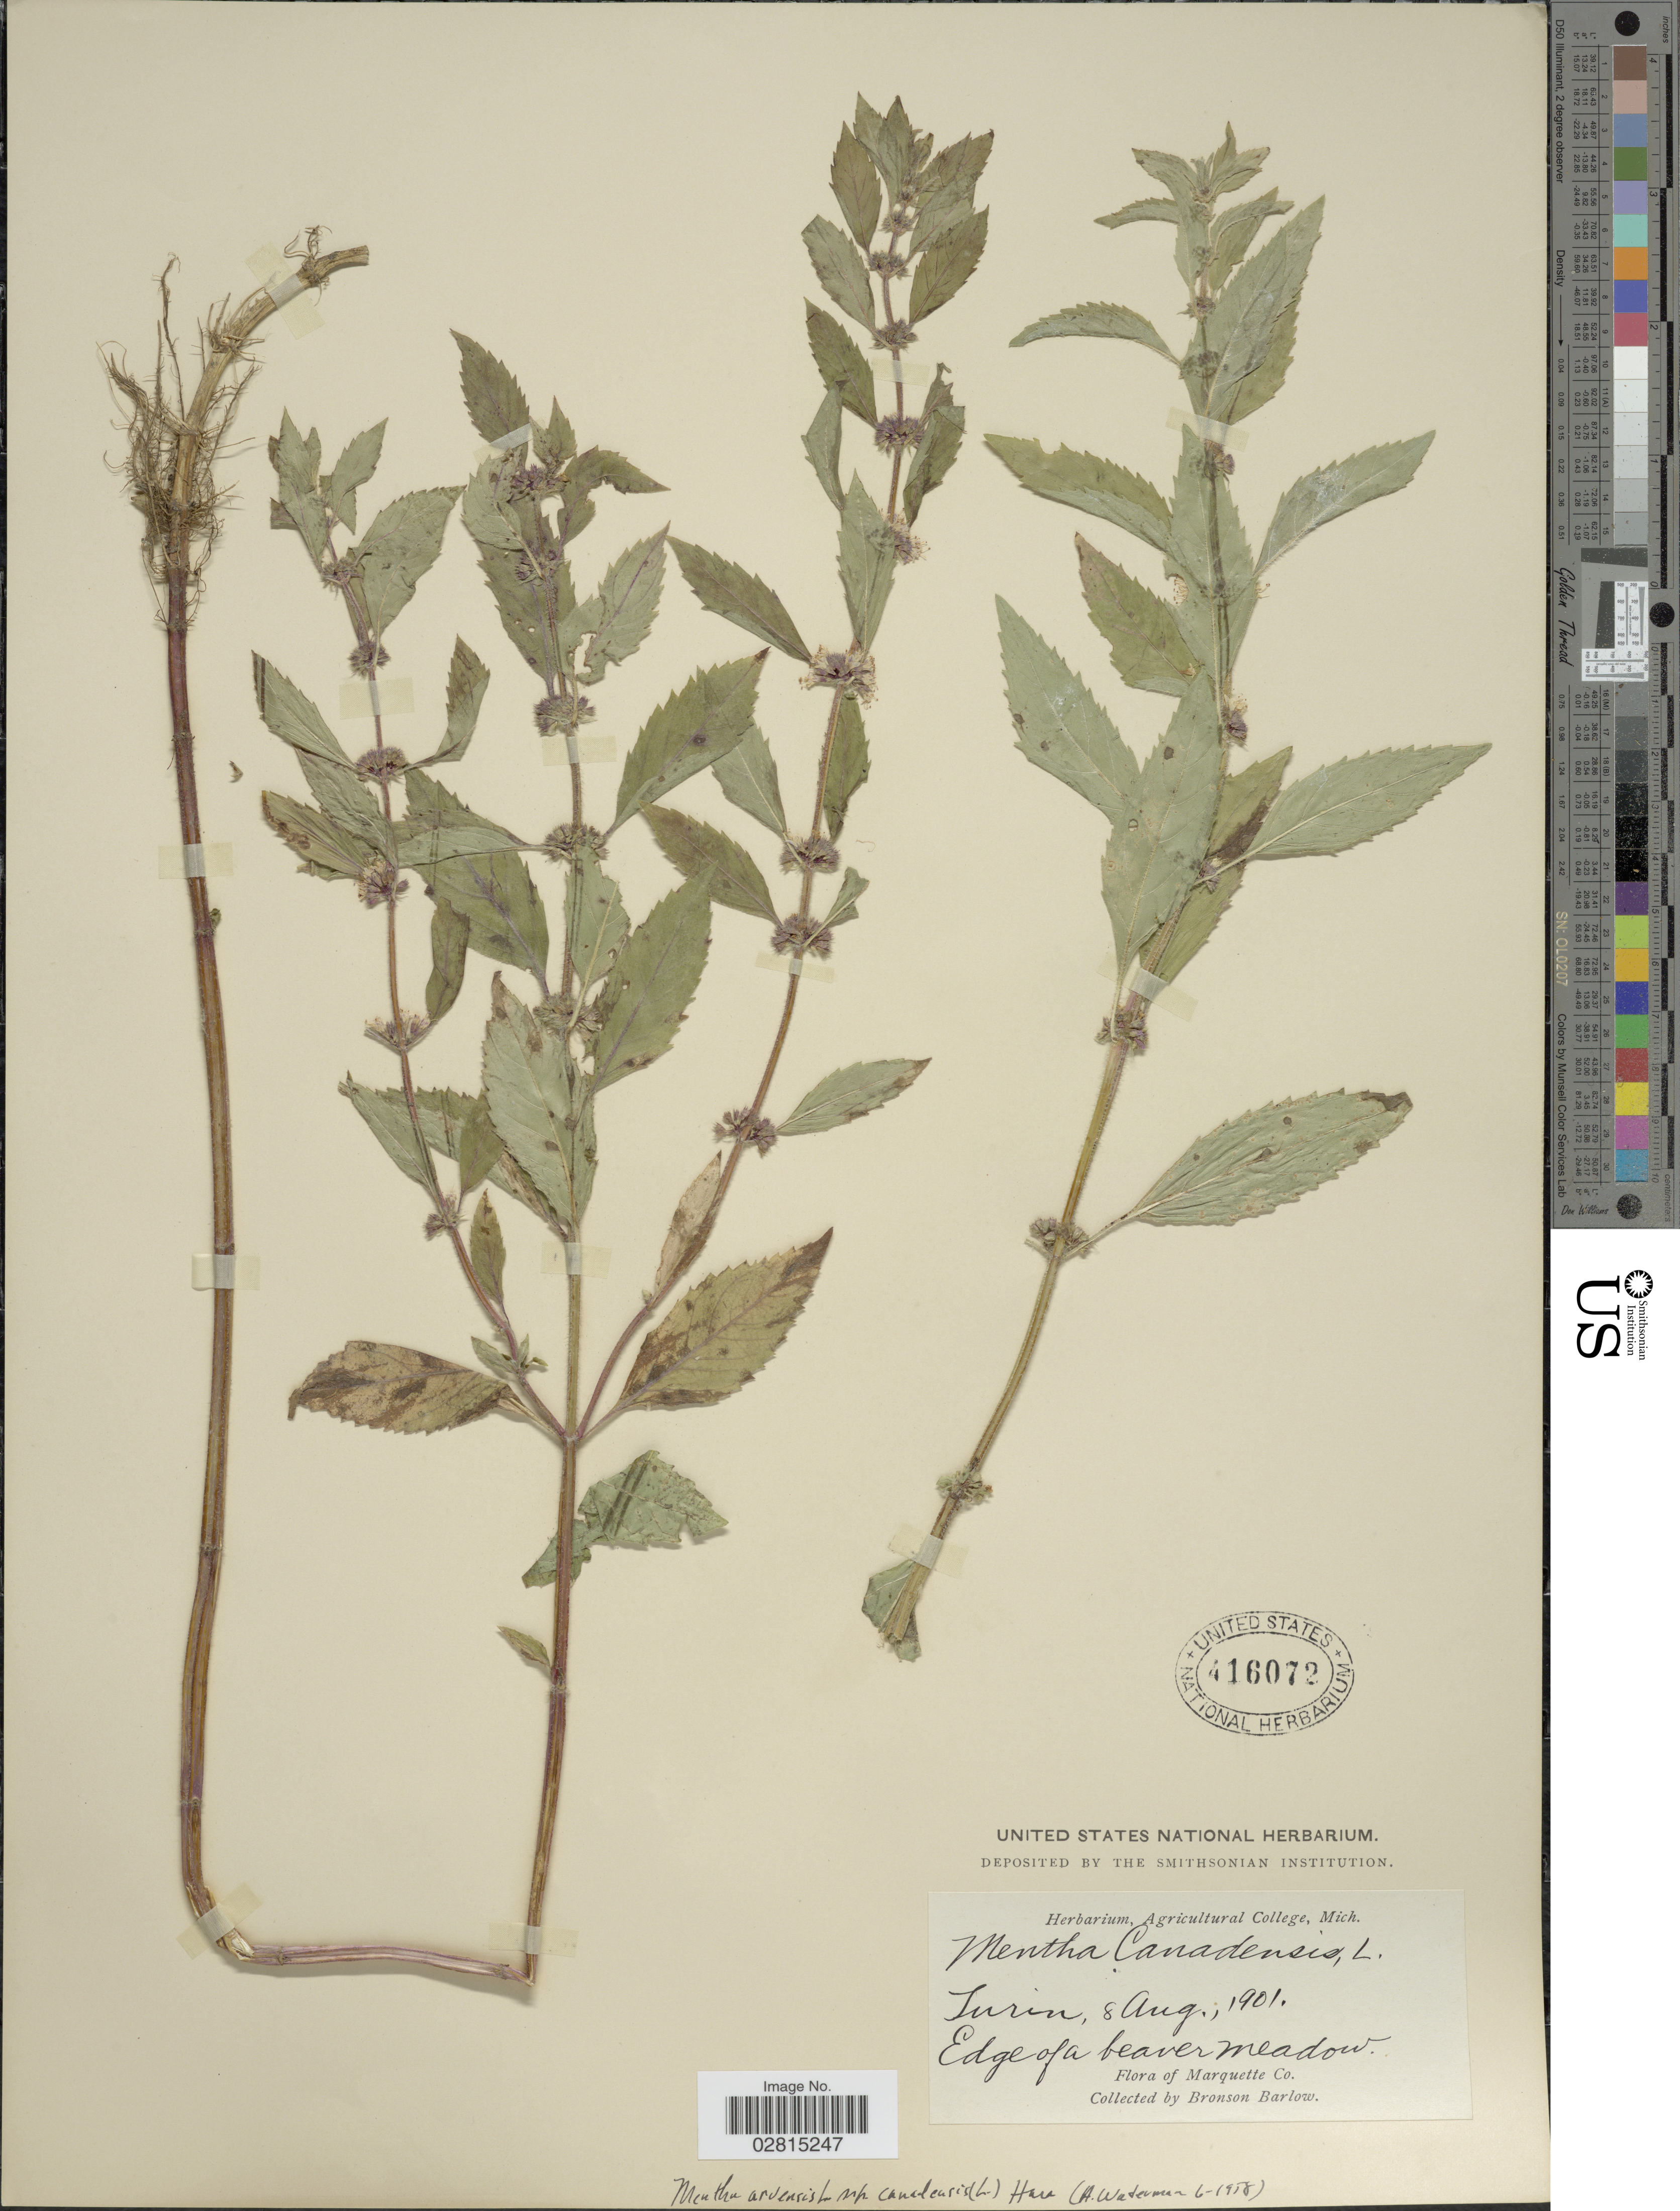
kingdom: Plantae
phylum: Tracheophyta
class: Magnoliopsida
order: Lamiales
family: Lamiaceae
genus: Mentha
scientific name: Mentha canadensis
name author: L.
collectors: Barlow, B.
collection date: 1901-08-08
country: United States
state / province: Michigan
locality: Turin. Marquette Co.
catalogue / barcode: US 416072